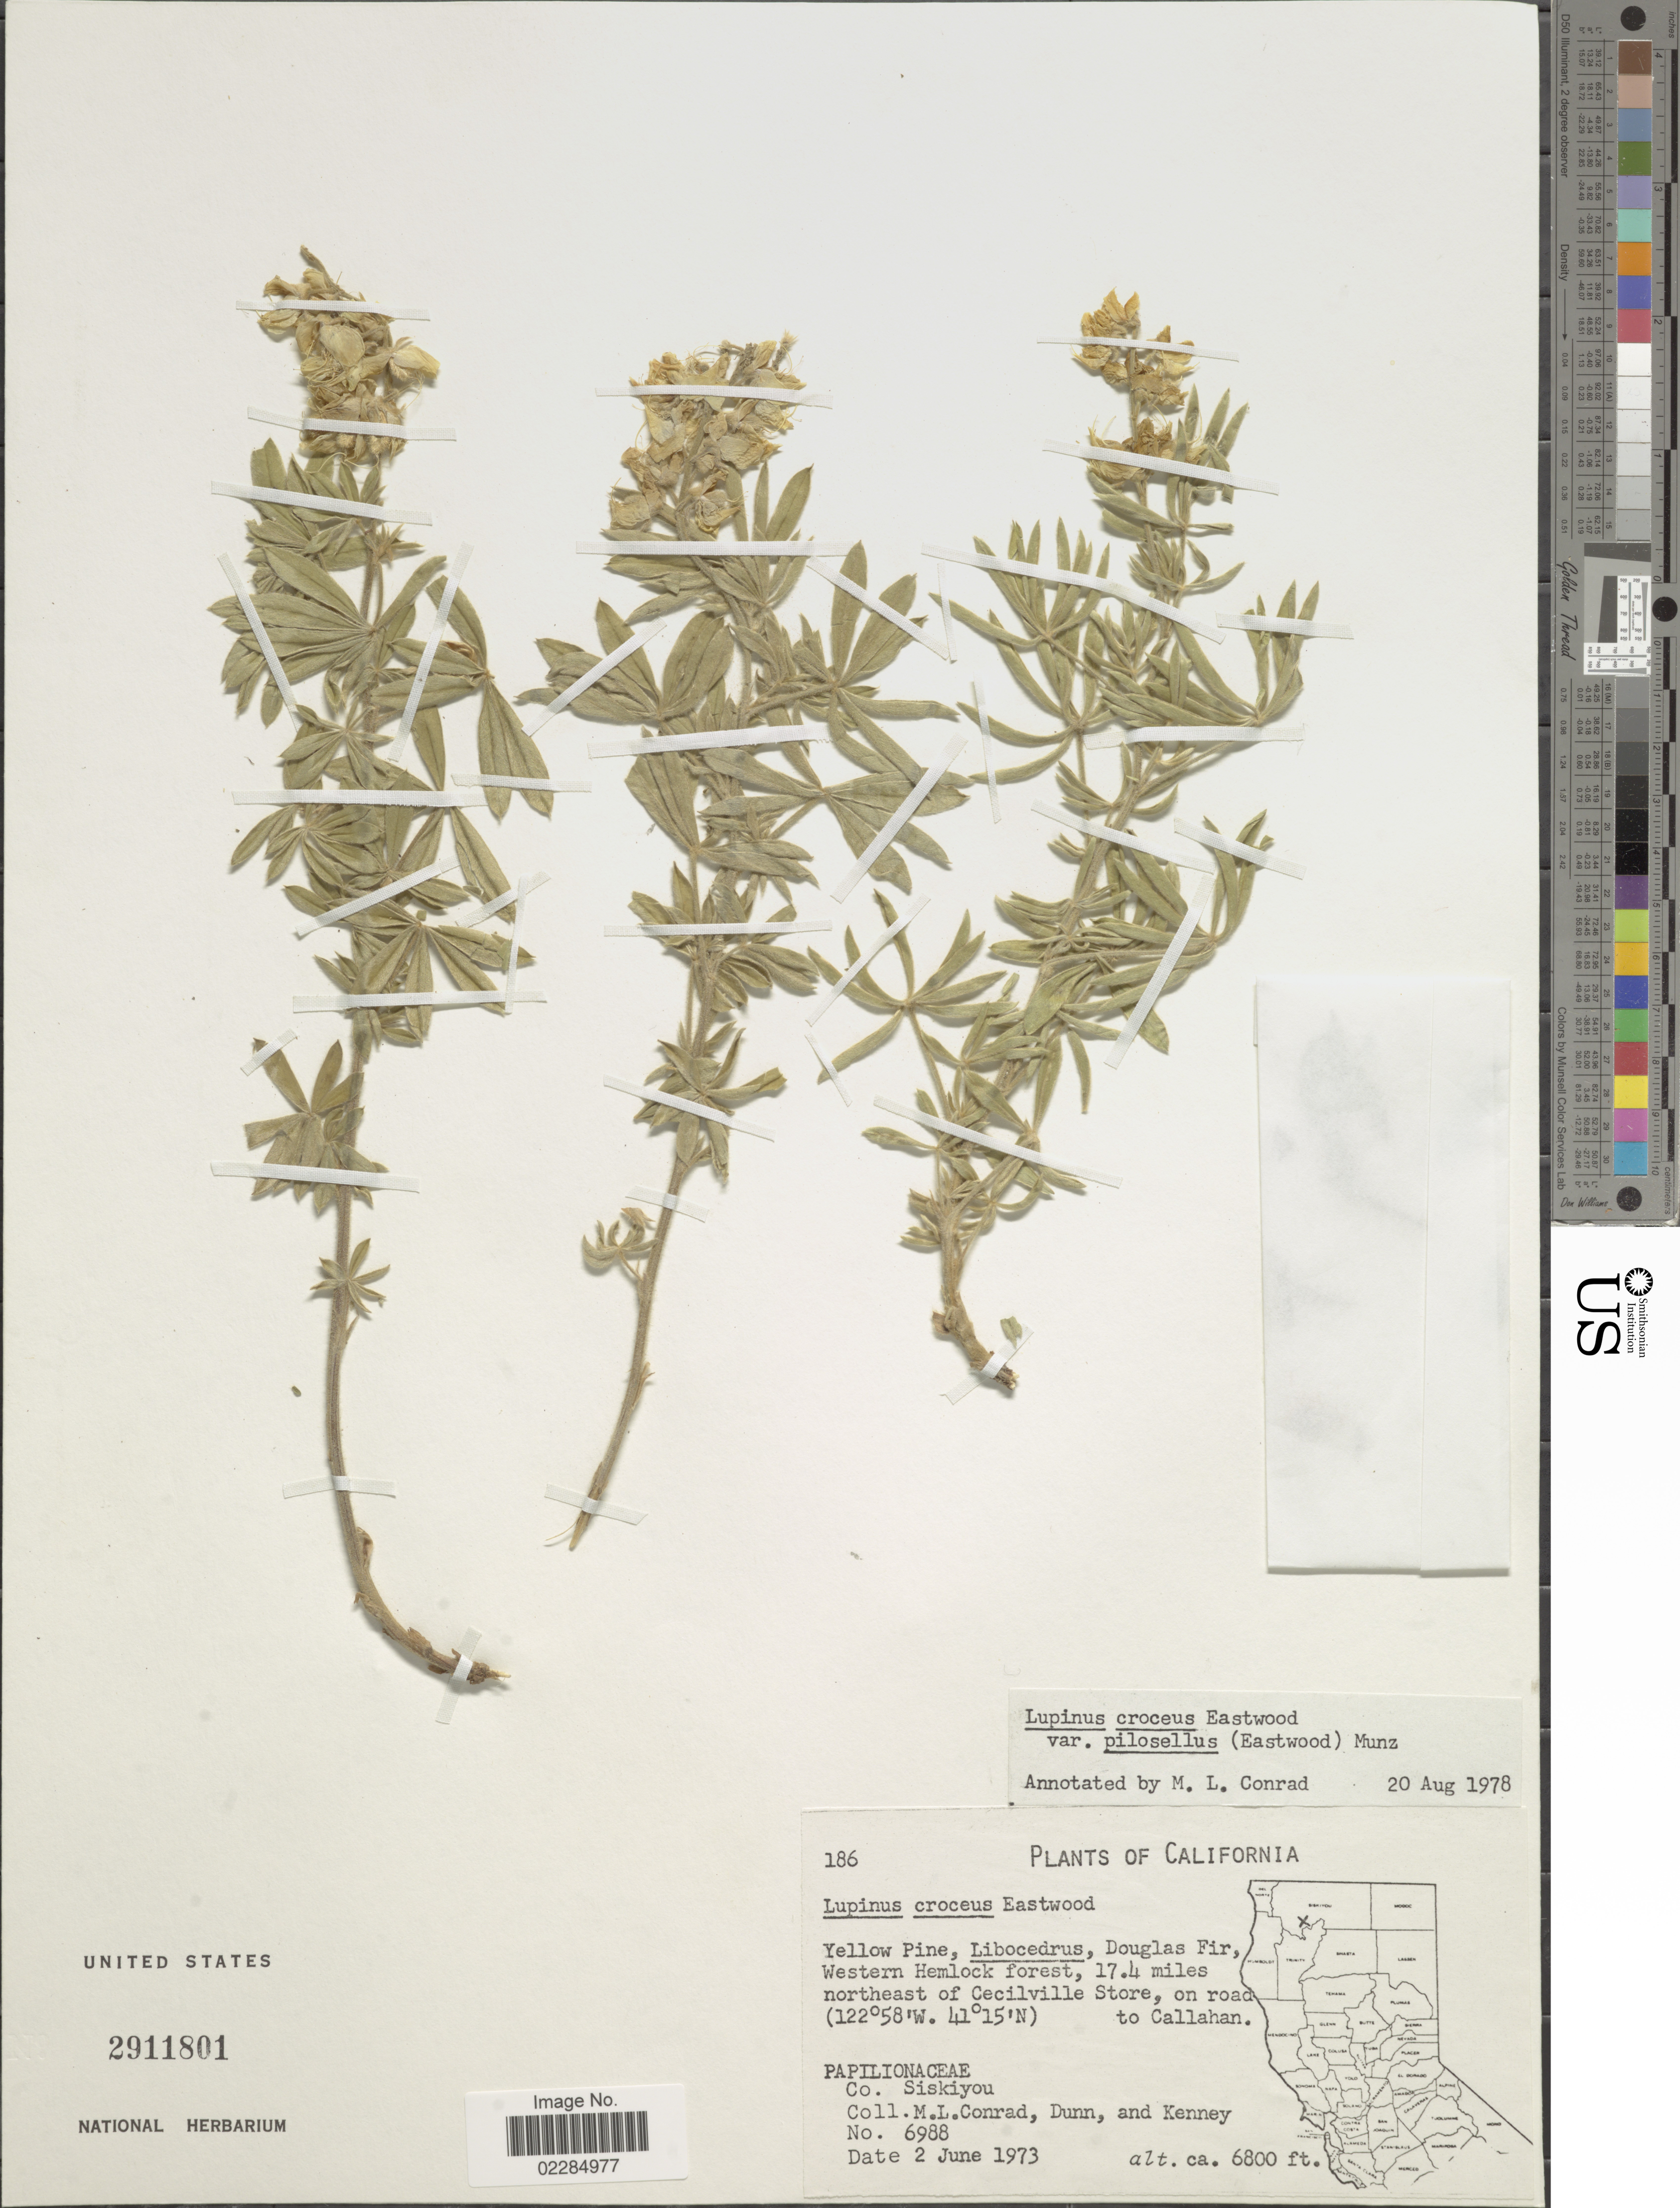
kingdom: Plantae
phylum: Tracheophyta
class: Magnoliopsida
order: Fabales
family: Fabaceae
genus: Lupinus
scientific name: Lupinus croceus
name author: Eastw.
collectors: M. Conrad, Dunn, -- & Kenney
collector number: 6988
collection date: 1973-06-02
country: United States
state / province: California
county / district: Siskiyou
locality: Douglas Fir, Western hemlock forest, 17.4 miles northeast of Cecilville Store, on road to Callahan. Co. Siskiyou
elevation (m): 2073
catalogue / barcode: US 2911801